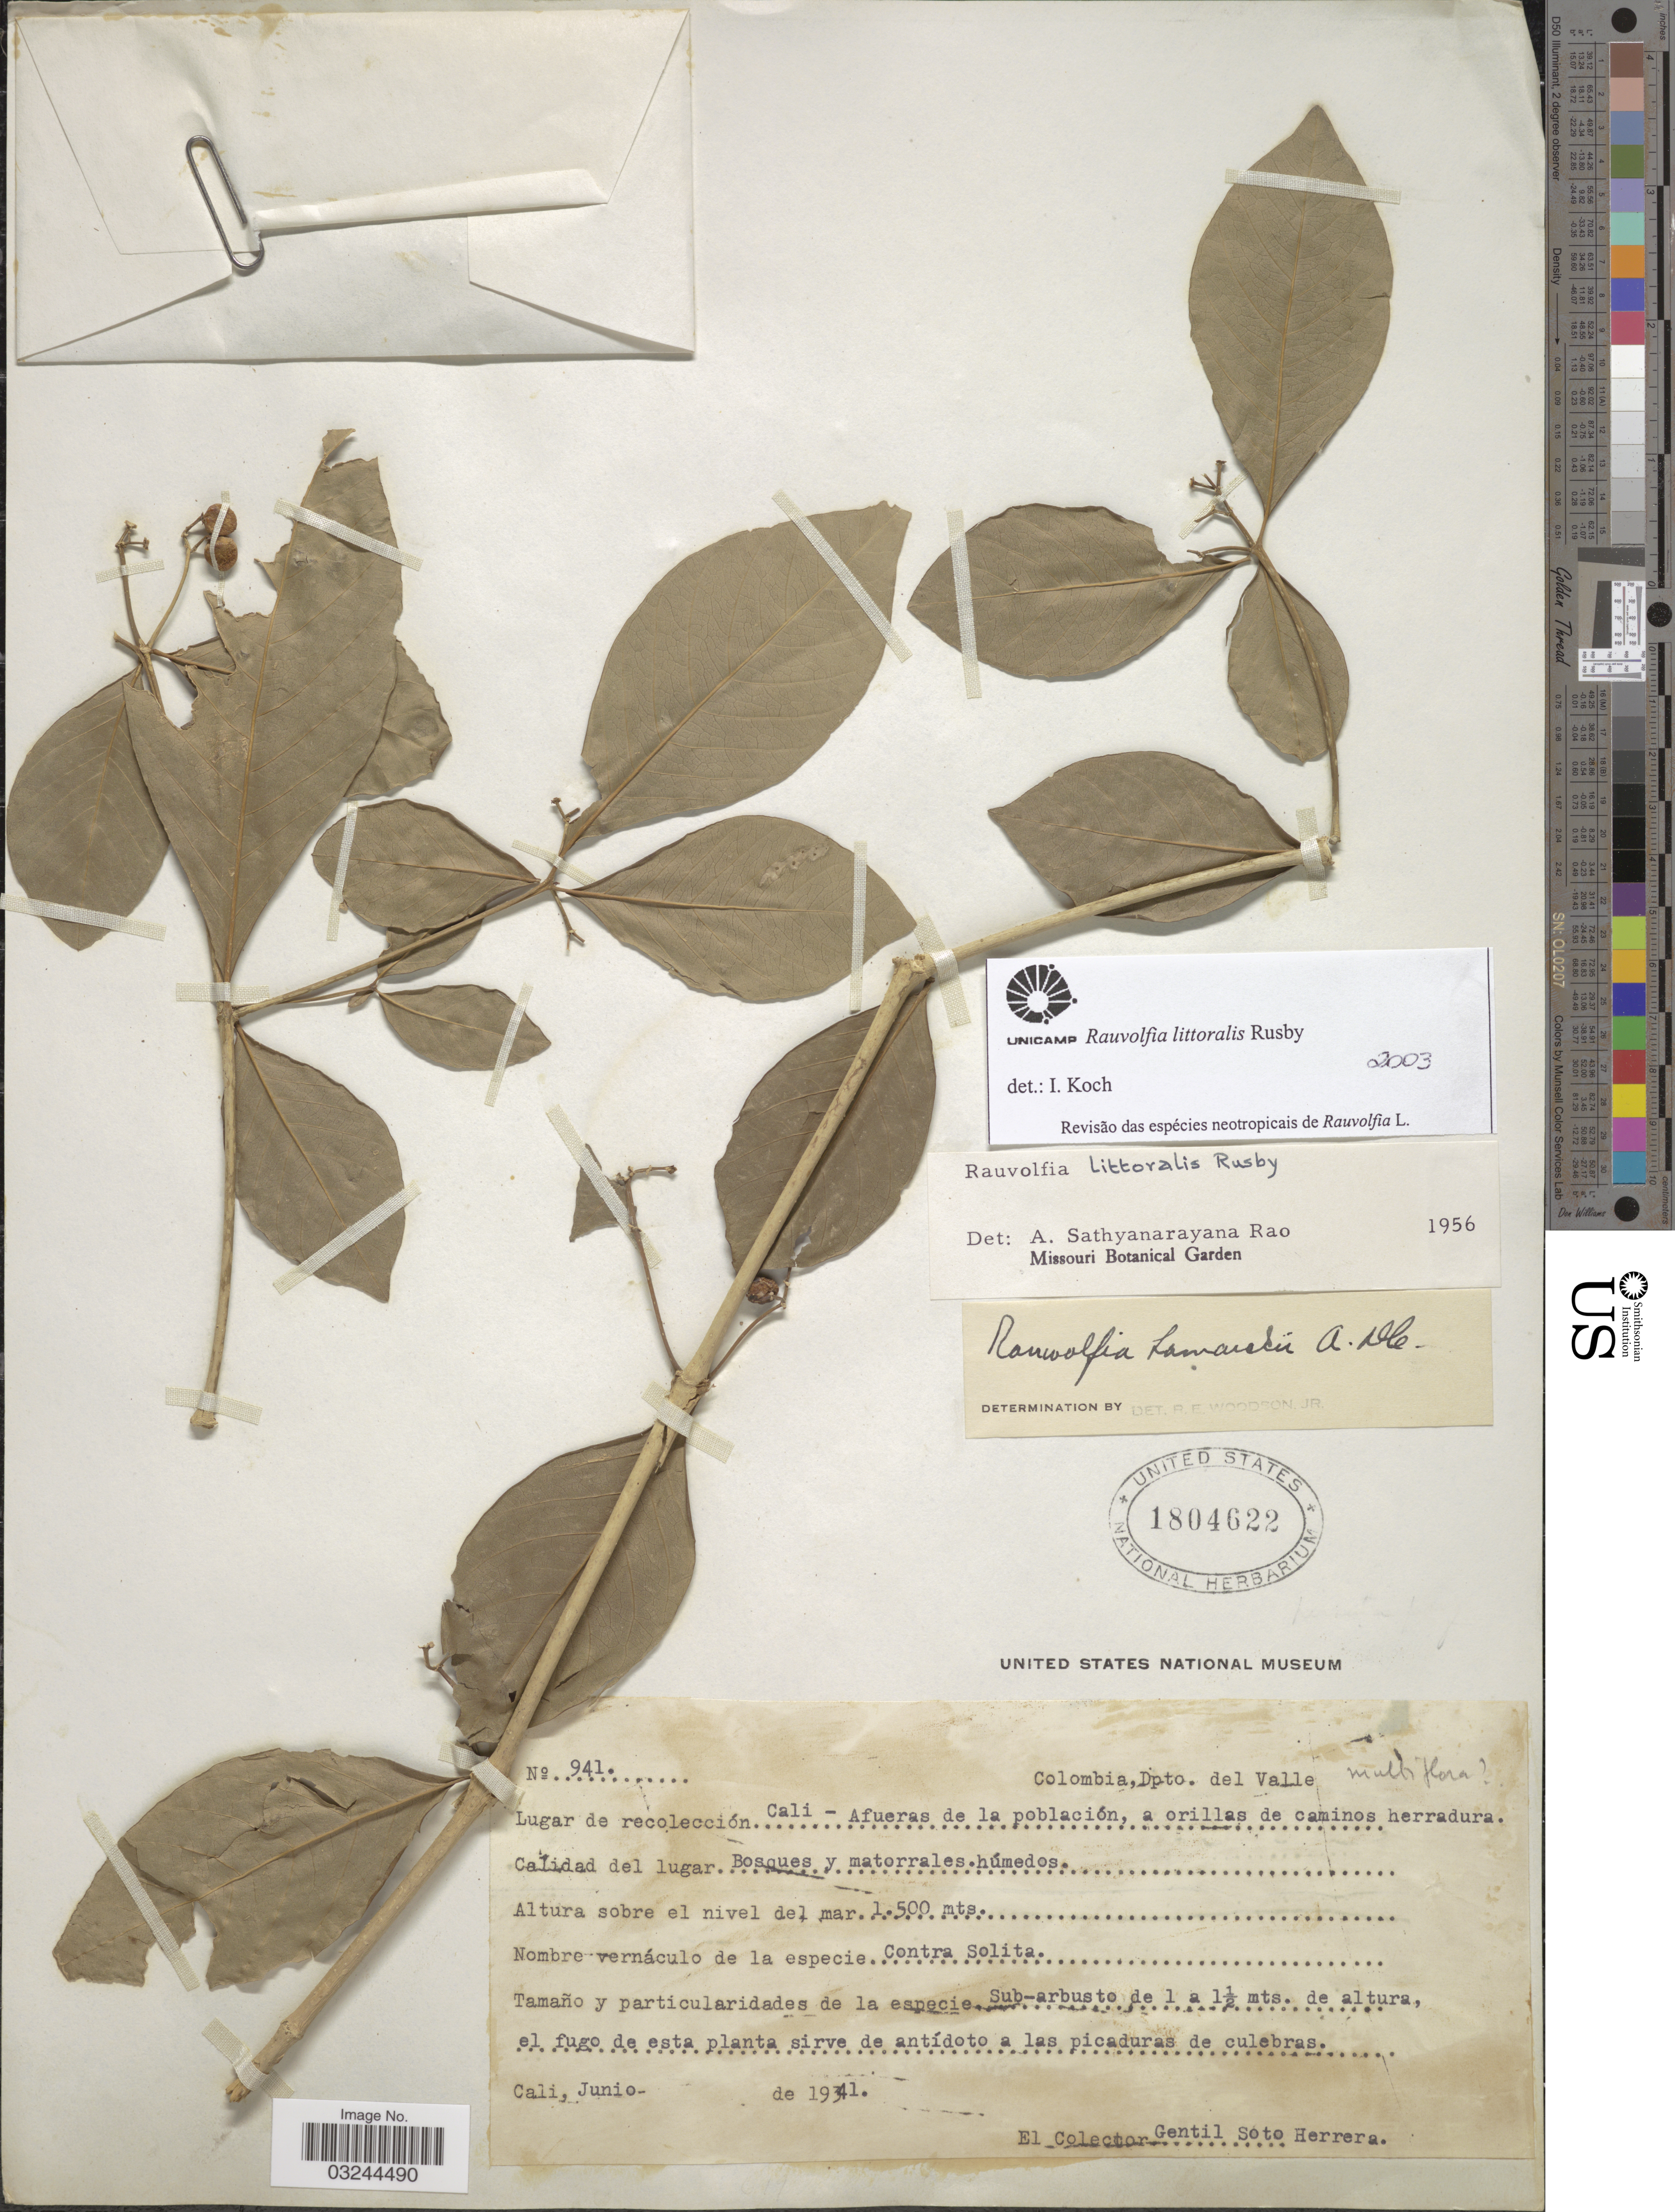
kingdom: Plantae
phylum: Tracheophyta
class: Magnoliopsida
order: Gentianales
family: Apocynaceae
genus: Rauvolfia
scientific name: Rauvolfia littoralis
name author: Rusby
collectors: G. Soto Herrera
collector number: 941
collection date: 1941-06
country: Colombia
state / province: Valle del Cauca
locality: Dpto. del Valle. Cali- Afueras de la población, a orillas de caminos herradura.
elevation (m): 1500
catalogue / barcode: US 1804622